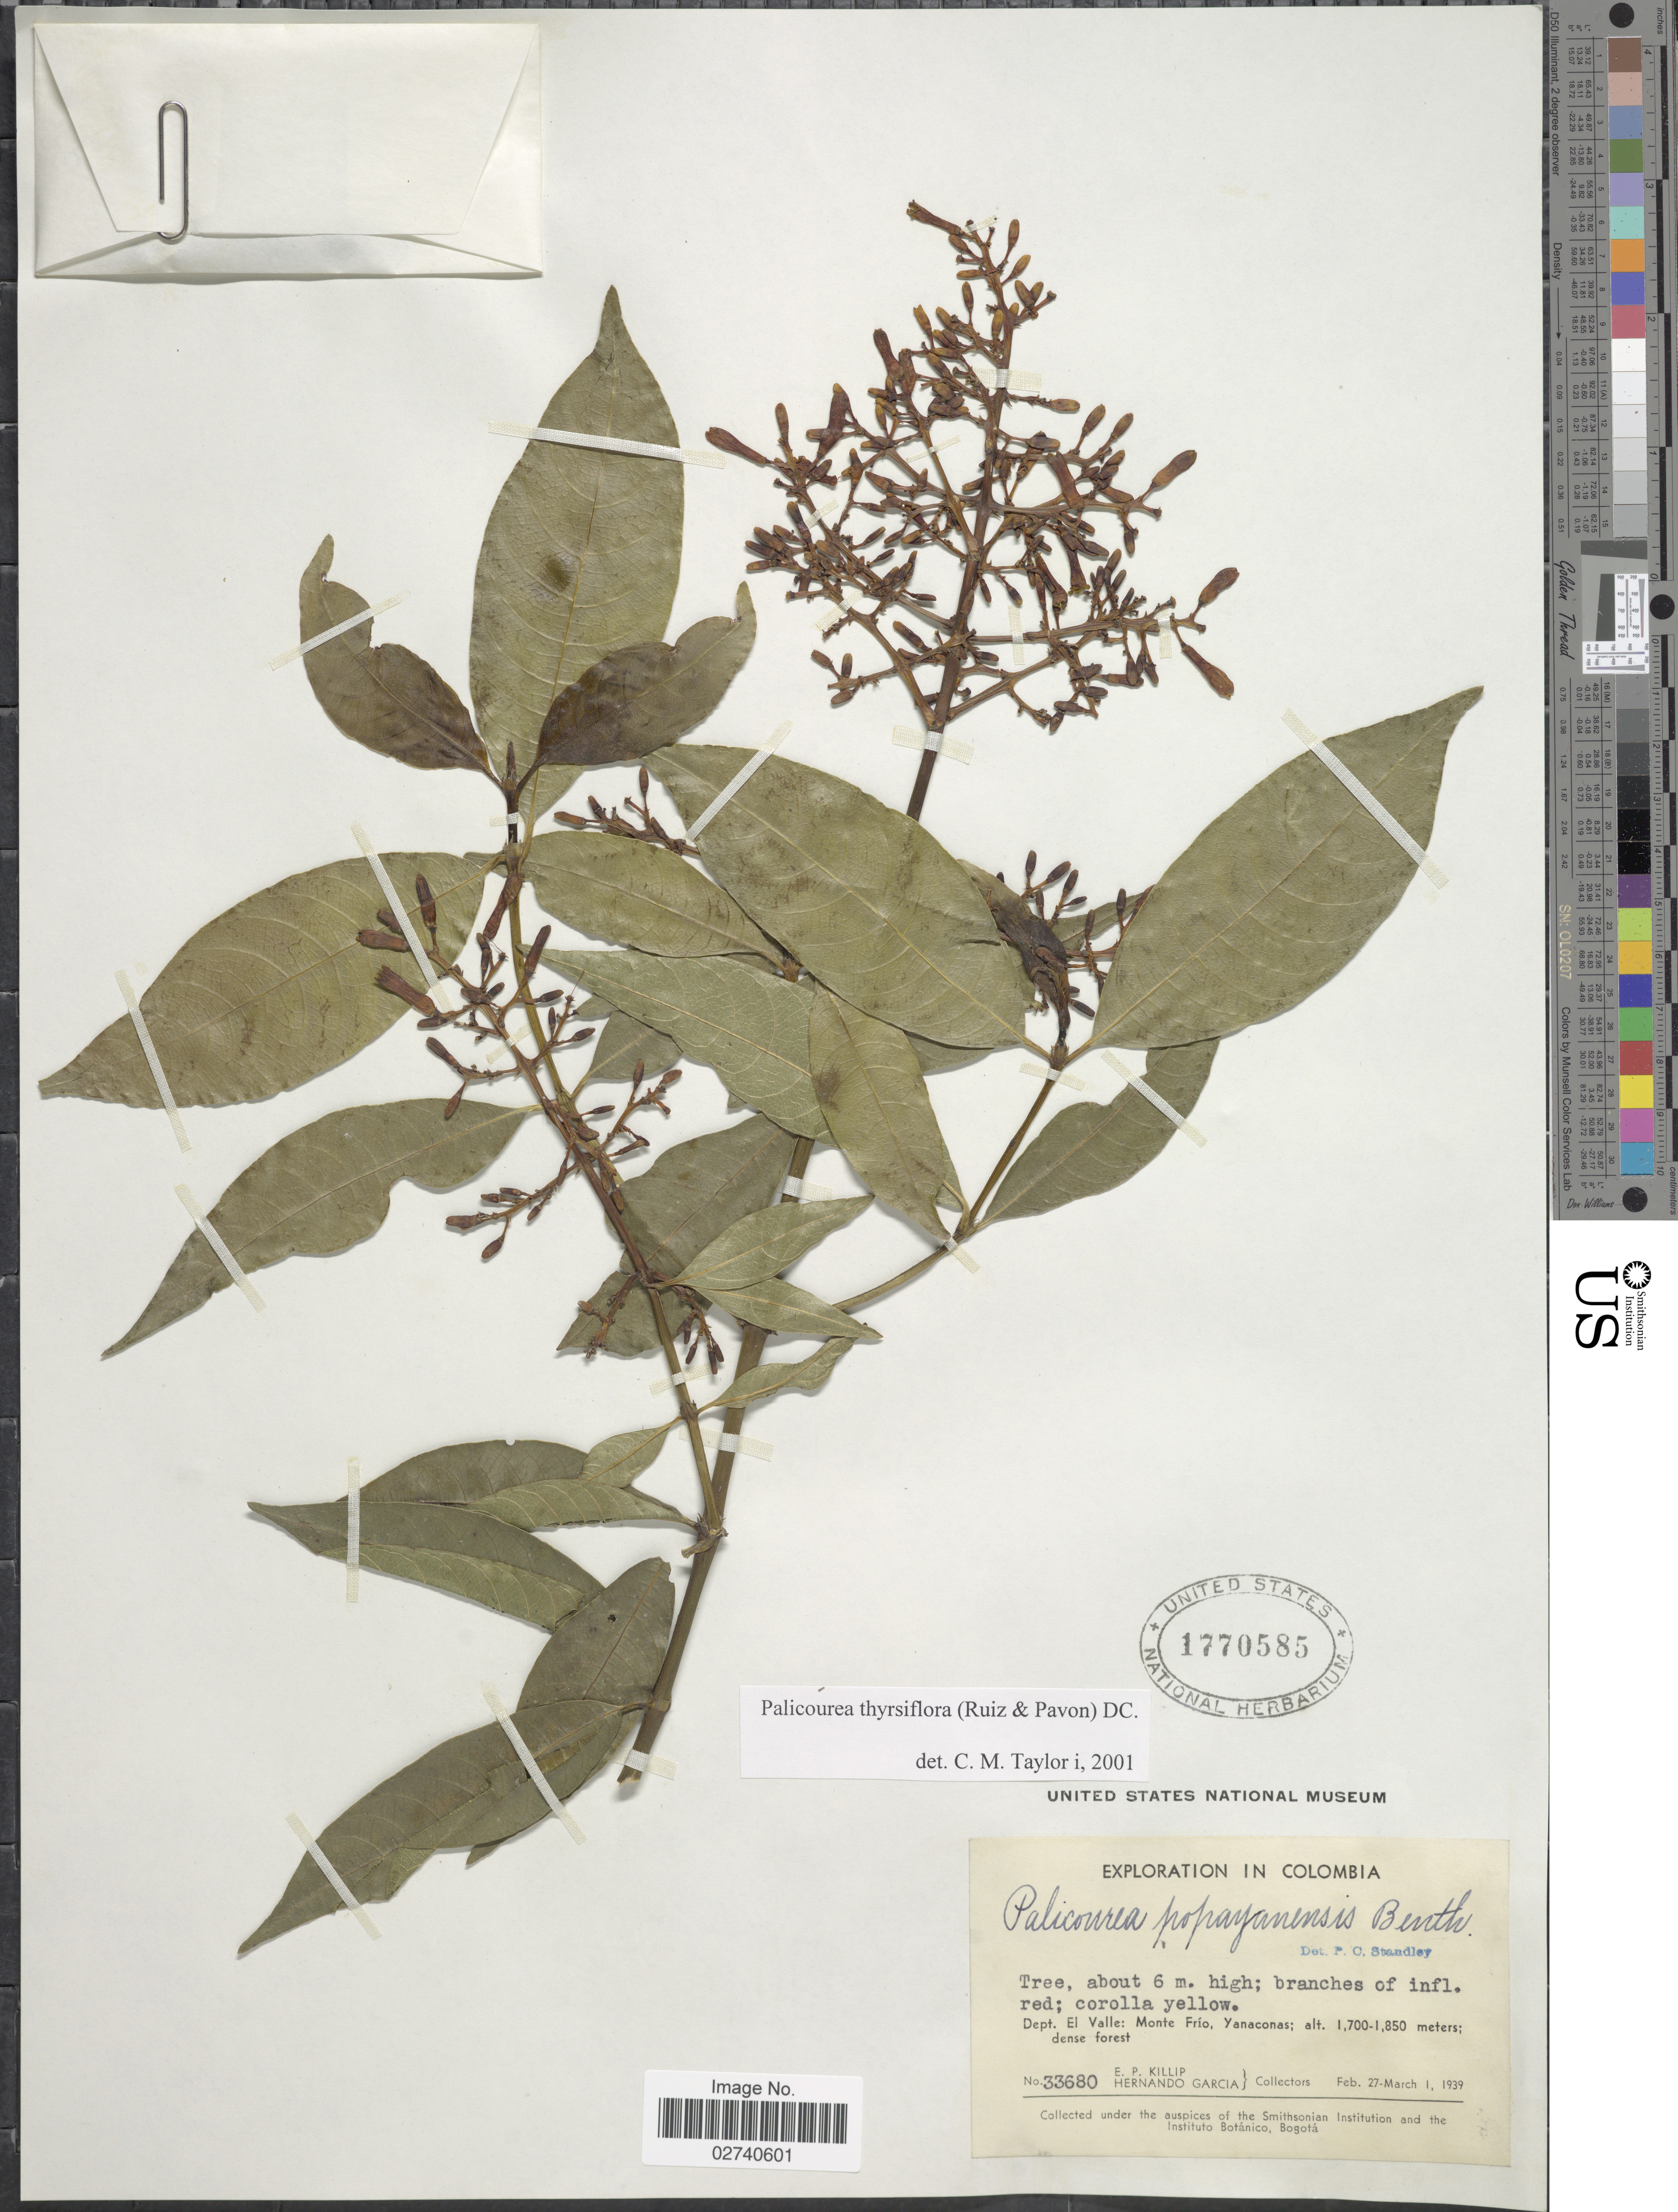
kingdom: Plantae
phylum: Tracheophyta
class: Magnoliopsida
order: Gentianales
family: Rubiaceae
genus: Palicourea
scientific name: Palicourea thyrsiflora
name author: (Ruiz & Pav.) DC.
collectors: E. P. Killip & H. Garcia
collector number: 33680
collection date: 1939-02-27/1939-03-01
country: Colombia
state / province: Valle del Cauca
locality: Dept. El Valle: Monte Frio, Yanaconas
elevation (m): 1700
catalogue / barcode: US 1770585